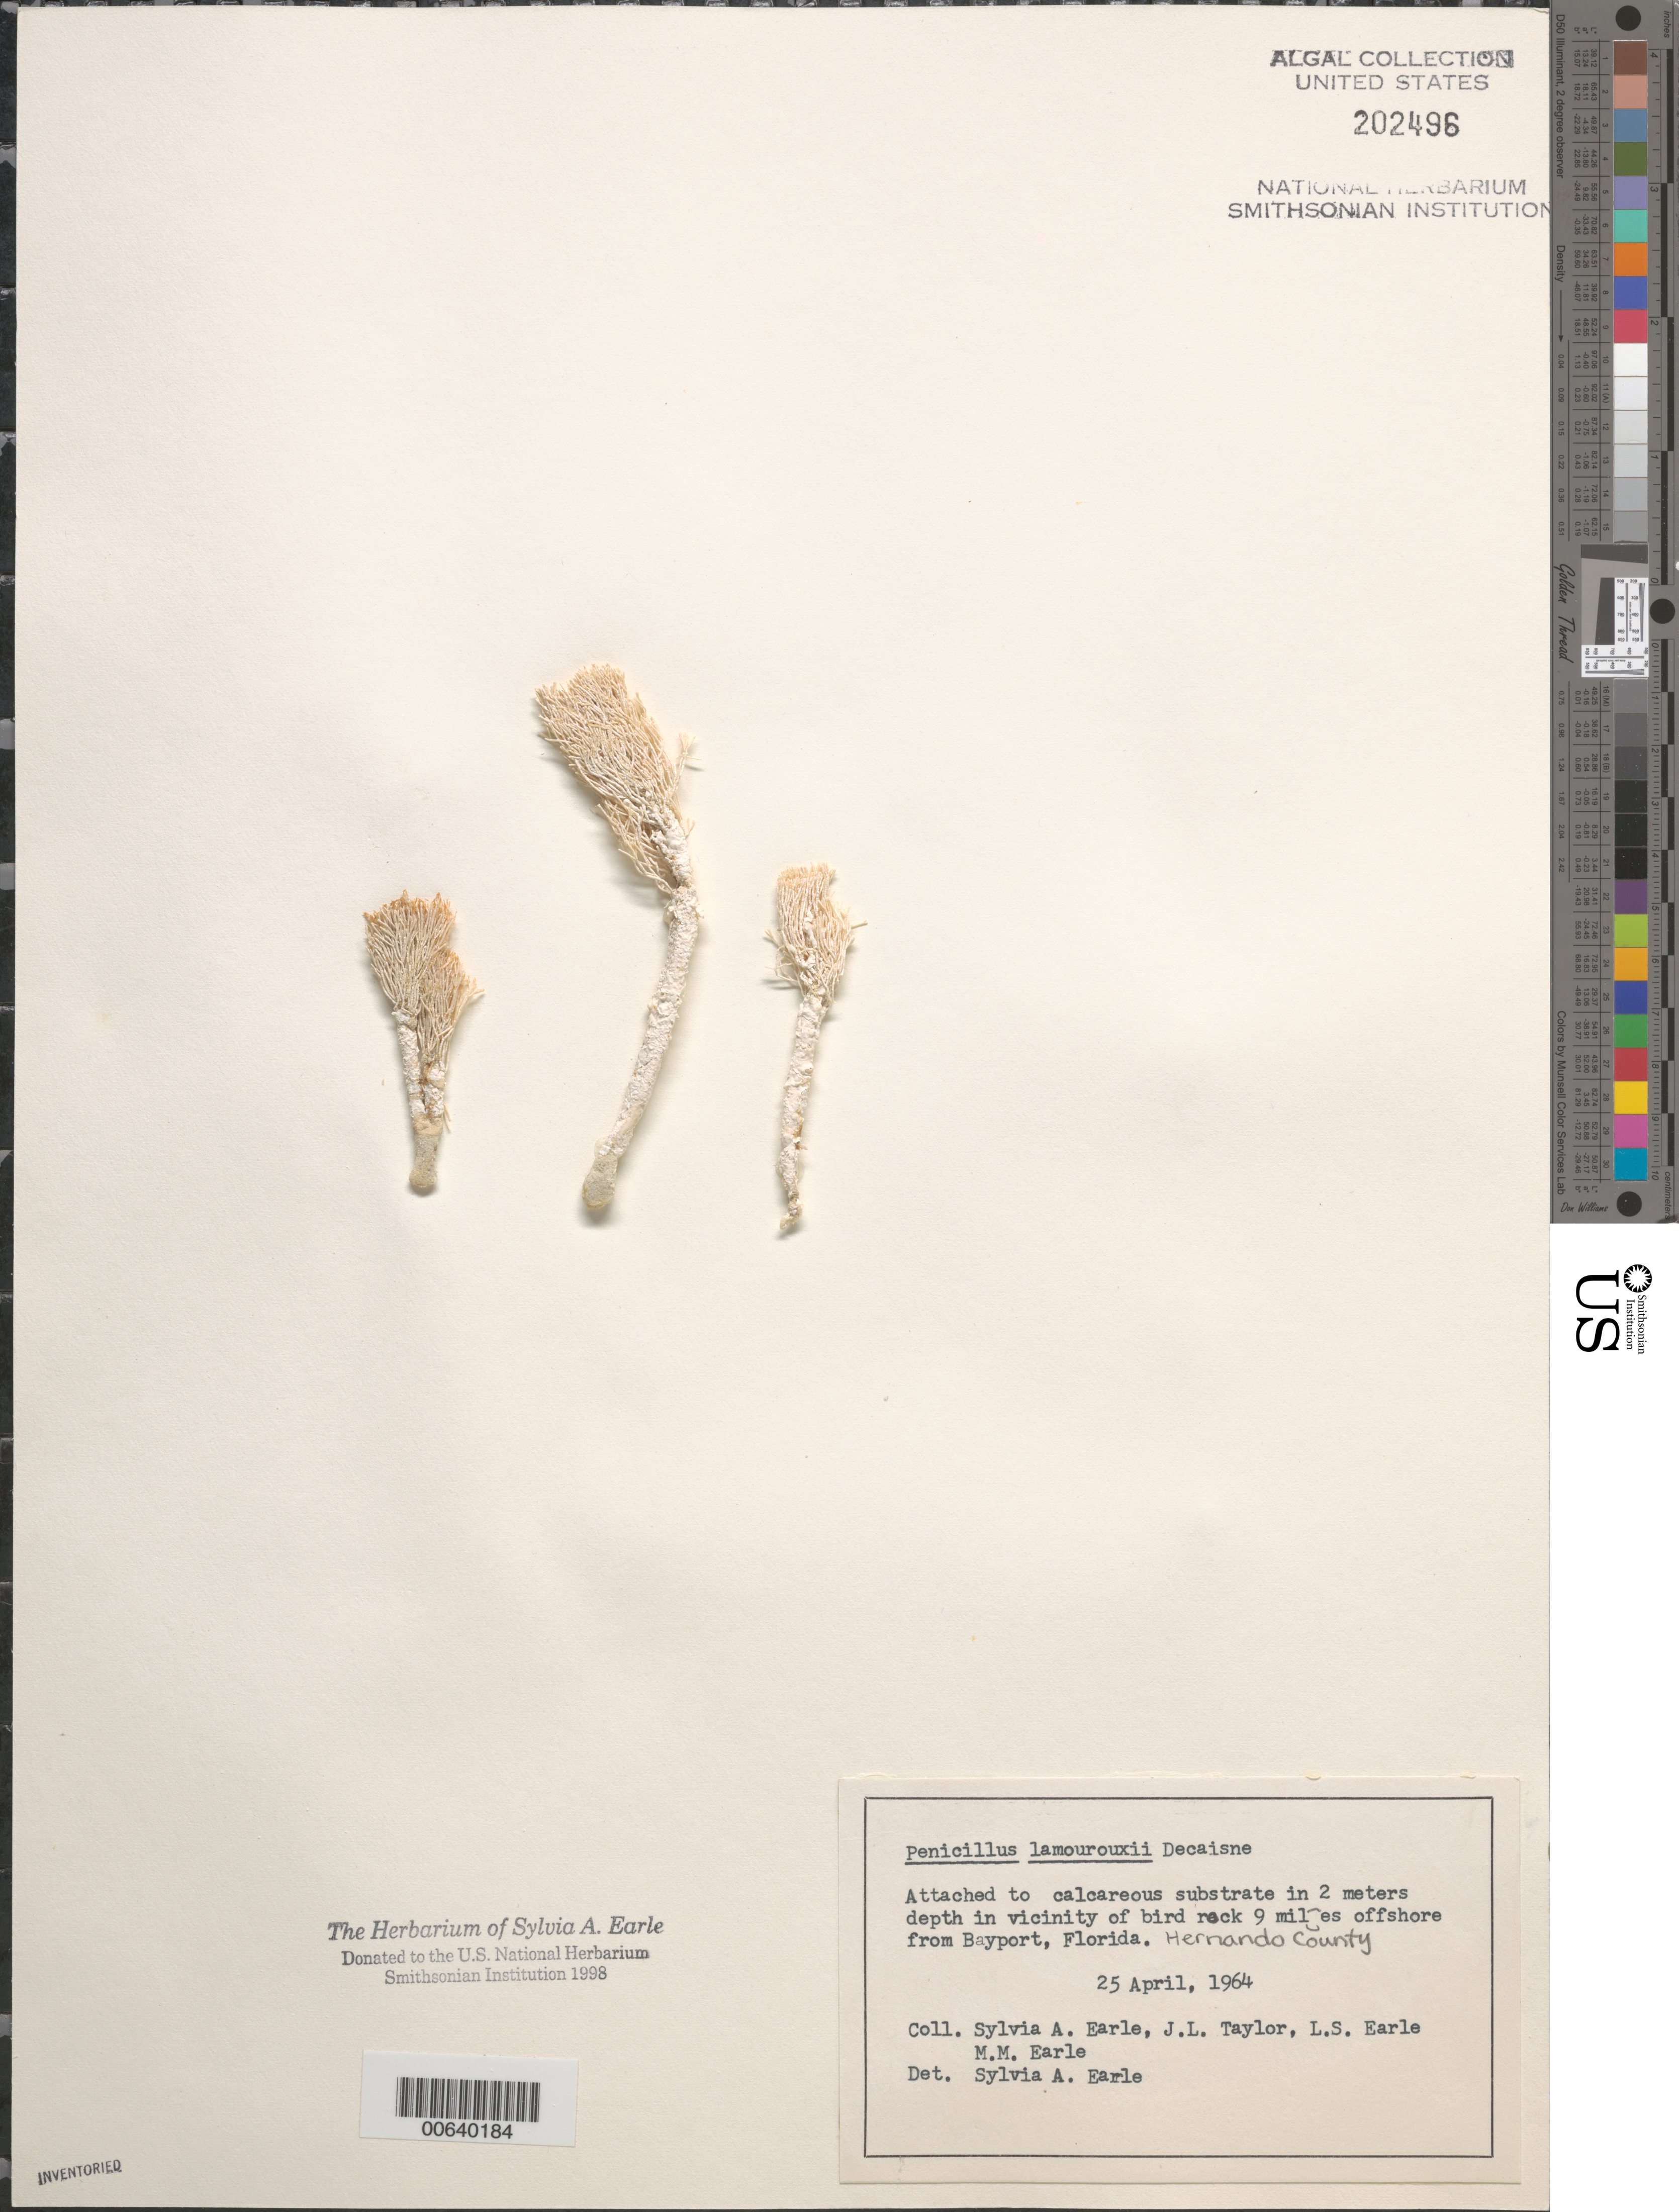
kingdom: Plantae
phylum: Chlorophyta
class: Ulvophyceae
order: Bryopsidales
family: Udoteaceae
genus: Penicillus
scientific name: Penicillus lamourouxii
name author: Decne.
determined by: Earle, S. A.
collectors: S. A. Earle, J. L. Taylor, L. Earle & M. Earle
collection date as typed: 25 Jan 1964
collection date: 1964-01-25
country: United States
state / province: Florida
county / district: Hernando County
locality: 9 miles off Bayport, bird rack area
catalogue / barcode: US 202496